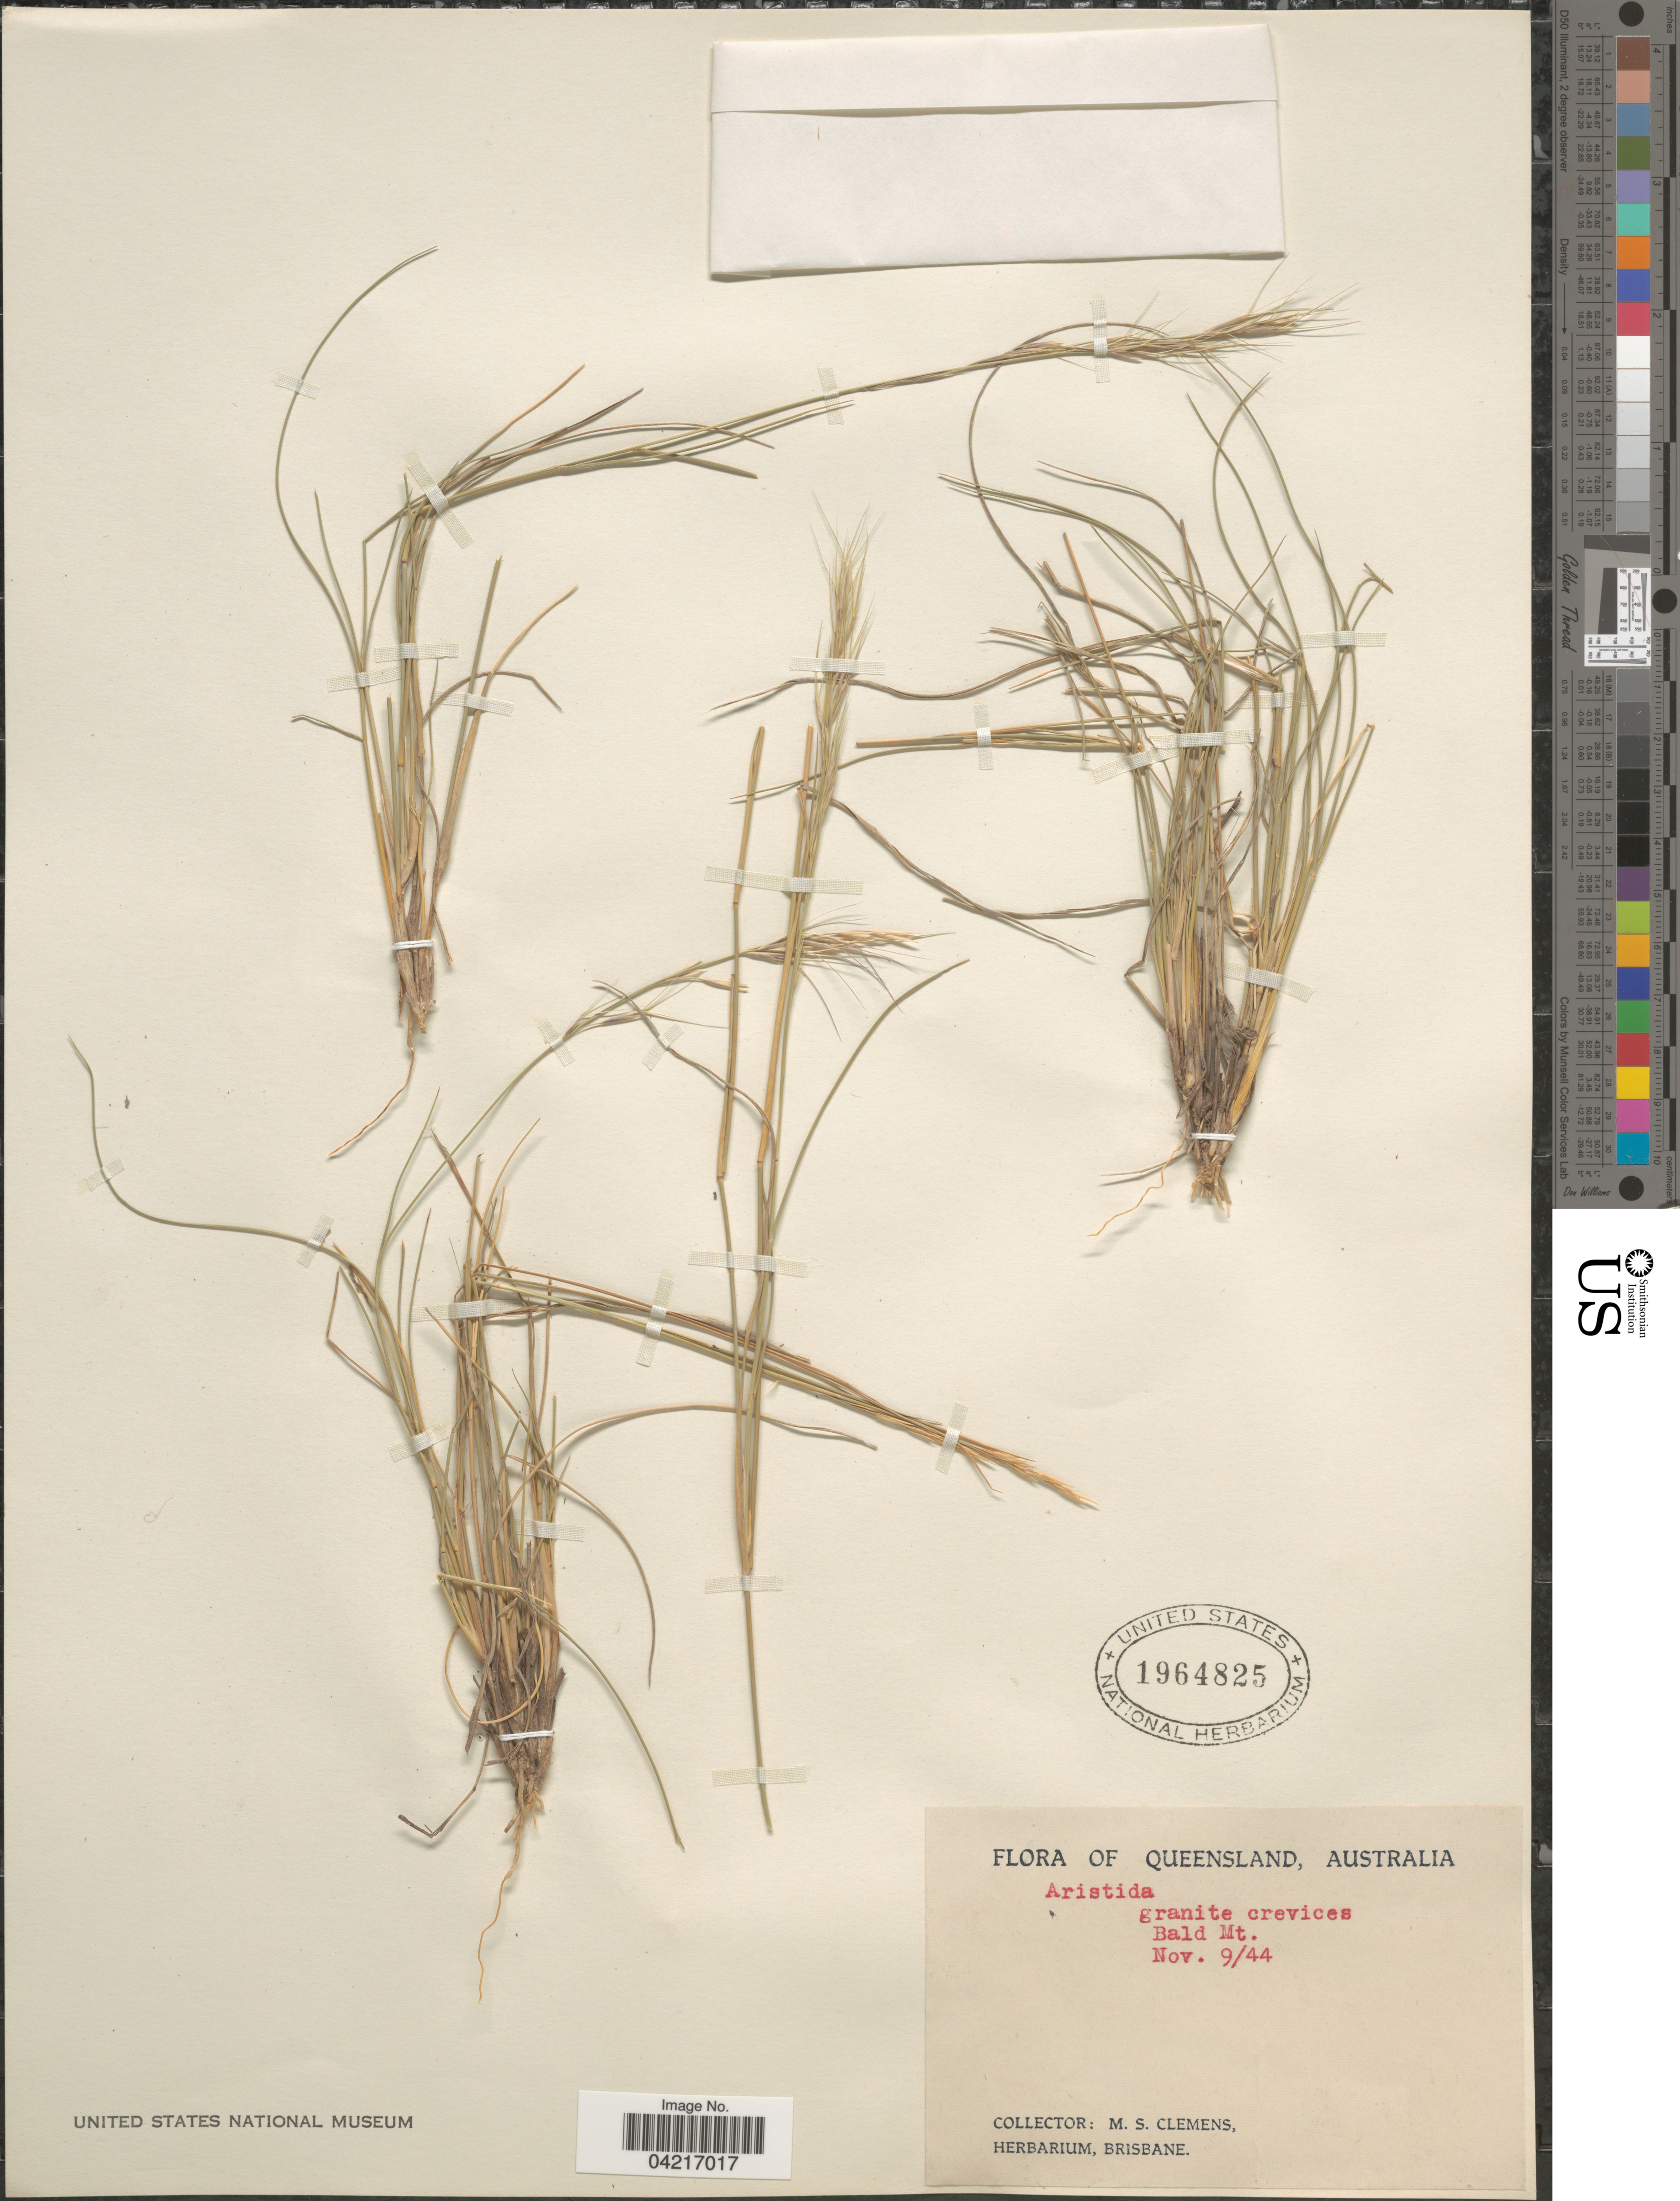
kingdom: Plantae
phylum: Tracheophyta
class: Liliopsida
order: Poales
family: Poaceae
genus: Aristida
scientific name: Aristida sp.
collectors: M. S. Clemens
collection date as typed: Transcribed d/m/y: 9/11/44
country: Australia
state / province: Queensland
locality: Granite crevices. Bald Mt.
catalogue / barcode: US 1964825